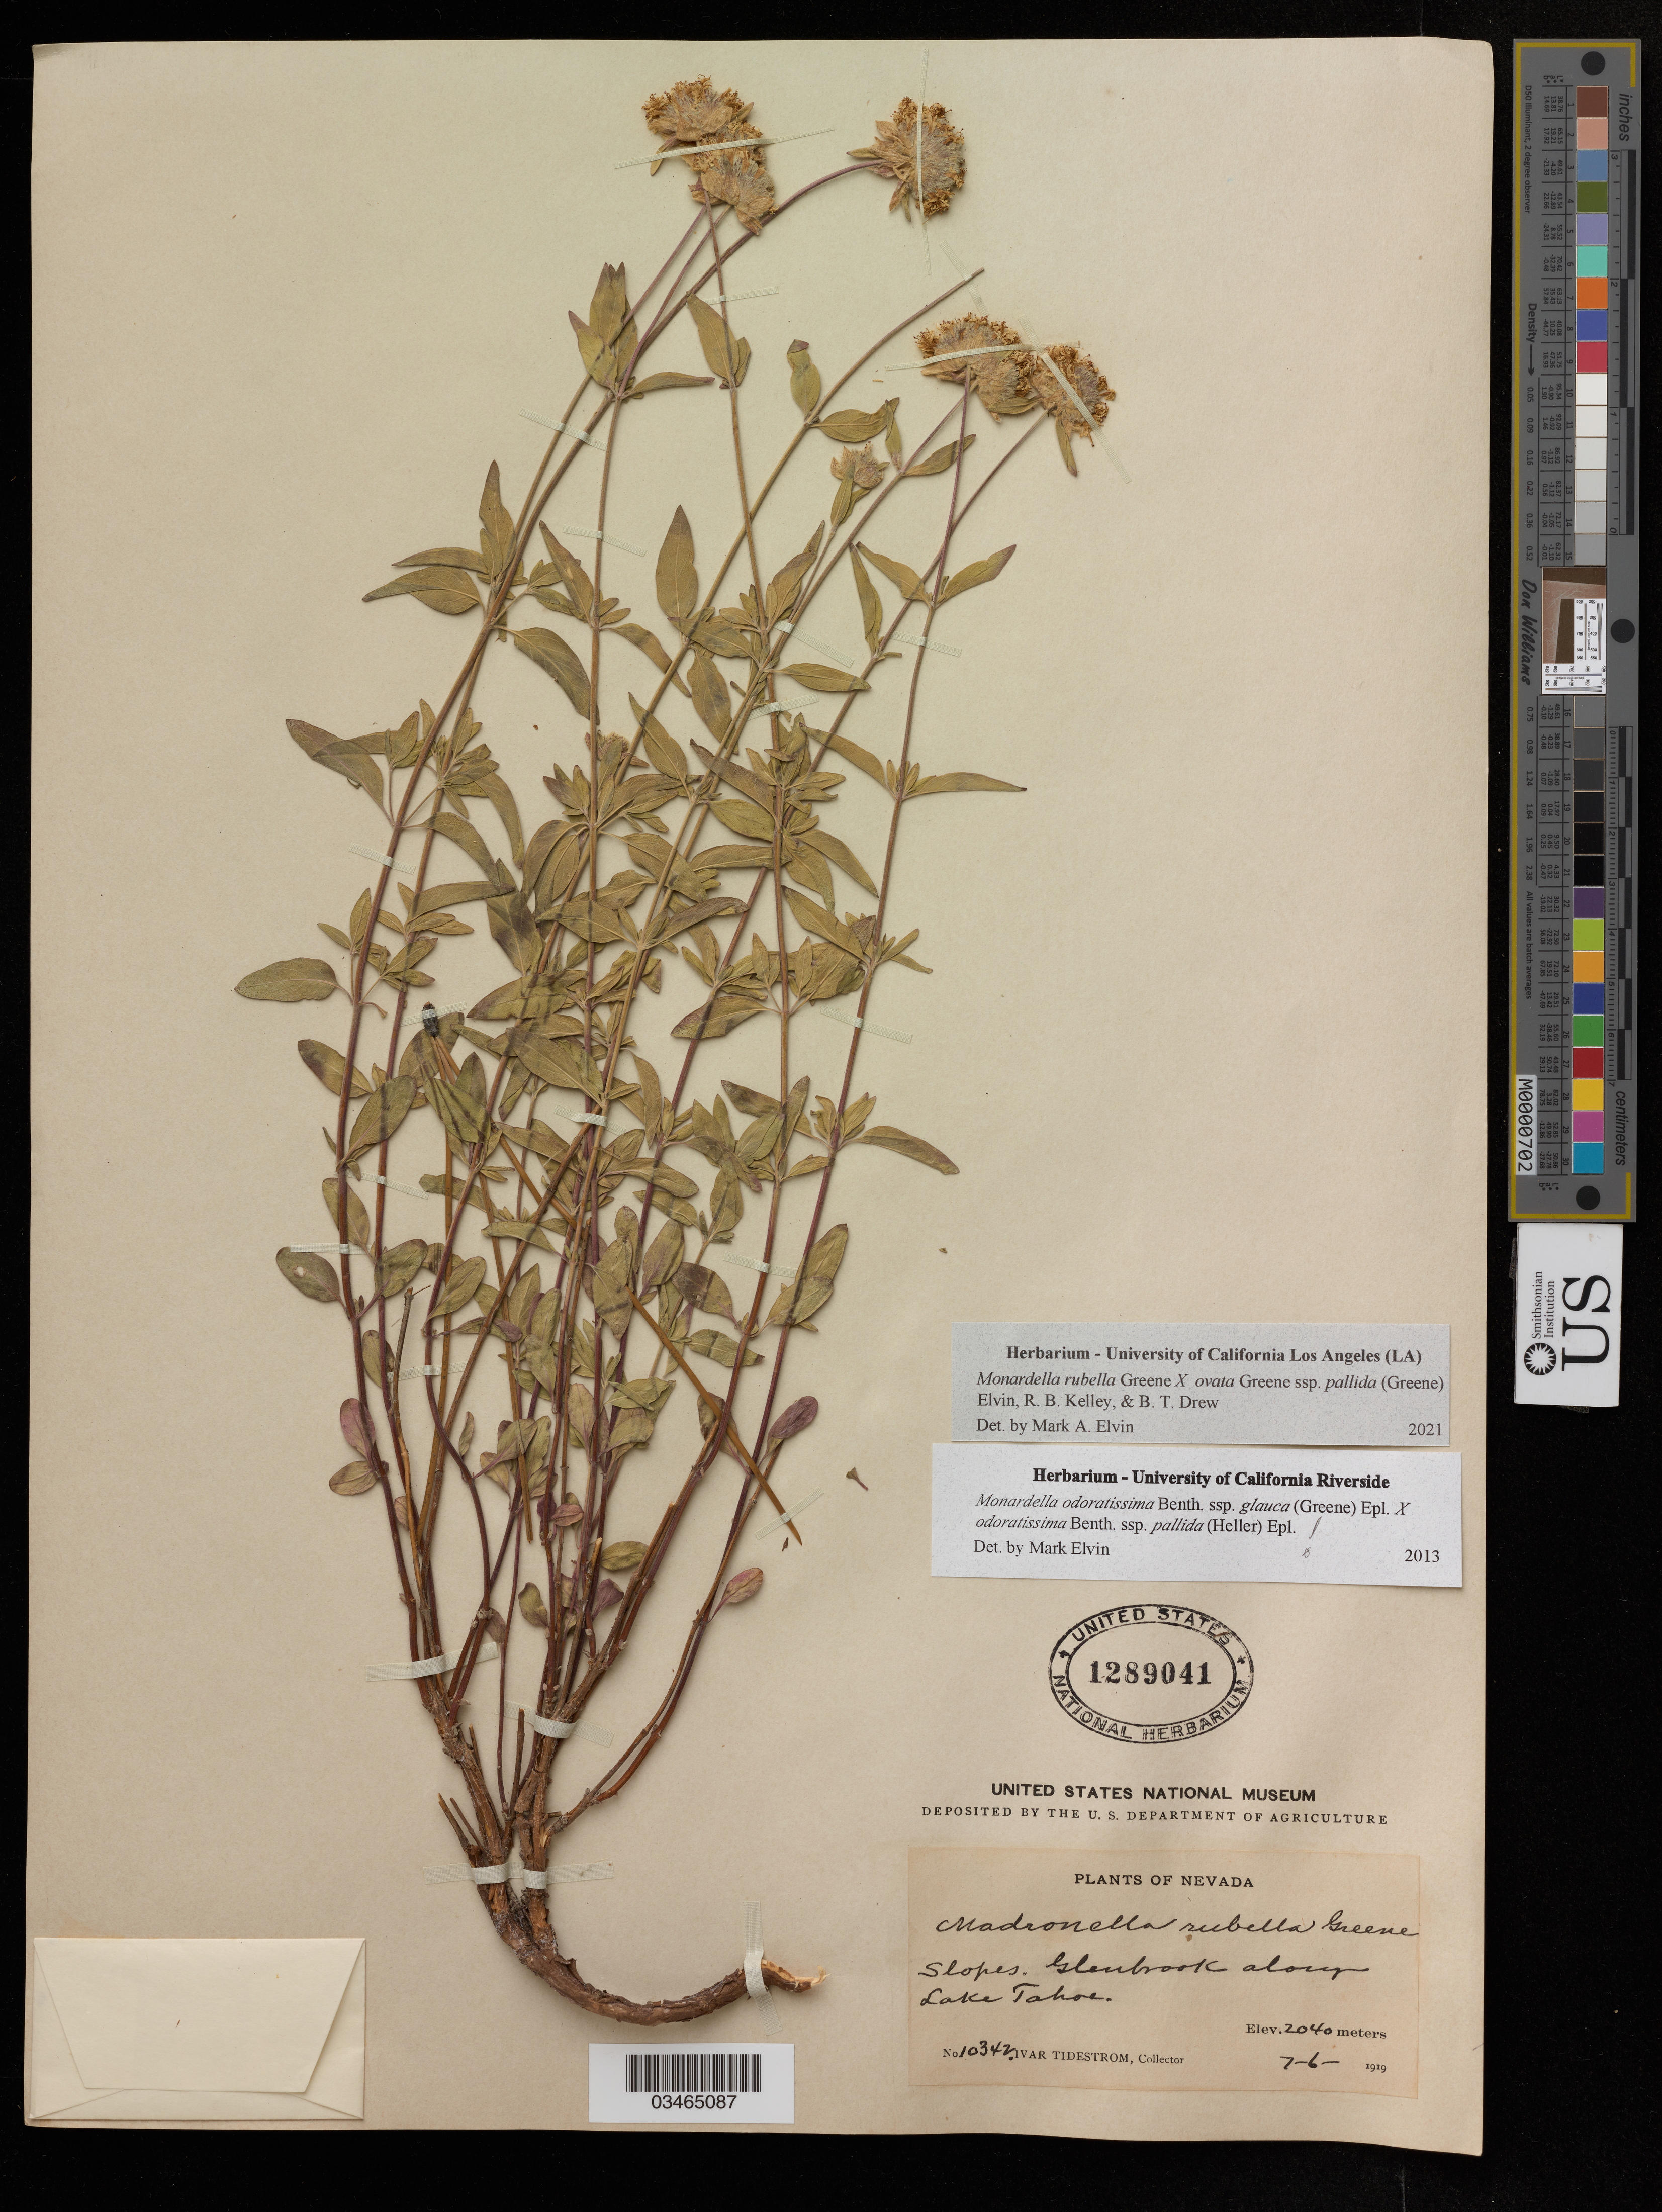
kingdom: Plantae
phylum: Tracheophyta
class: Magnoliopsida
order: Lamiales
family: Lamiaceae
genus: Monardella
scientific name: Monardella rubella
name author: S.W. Greene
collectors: I. Tidestrom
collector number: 10342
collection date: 1919-06-07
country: United States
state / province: Nevada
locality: Slopes Glenbrook along Lake Tahoe.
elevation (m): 2040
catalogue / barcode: US 1289041